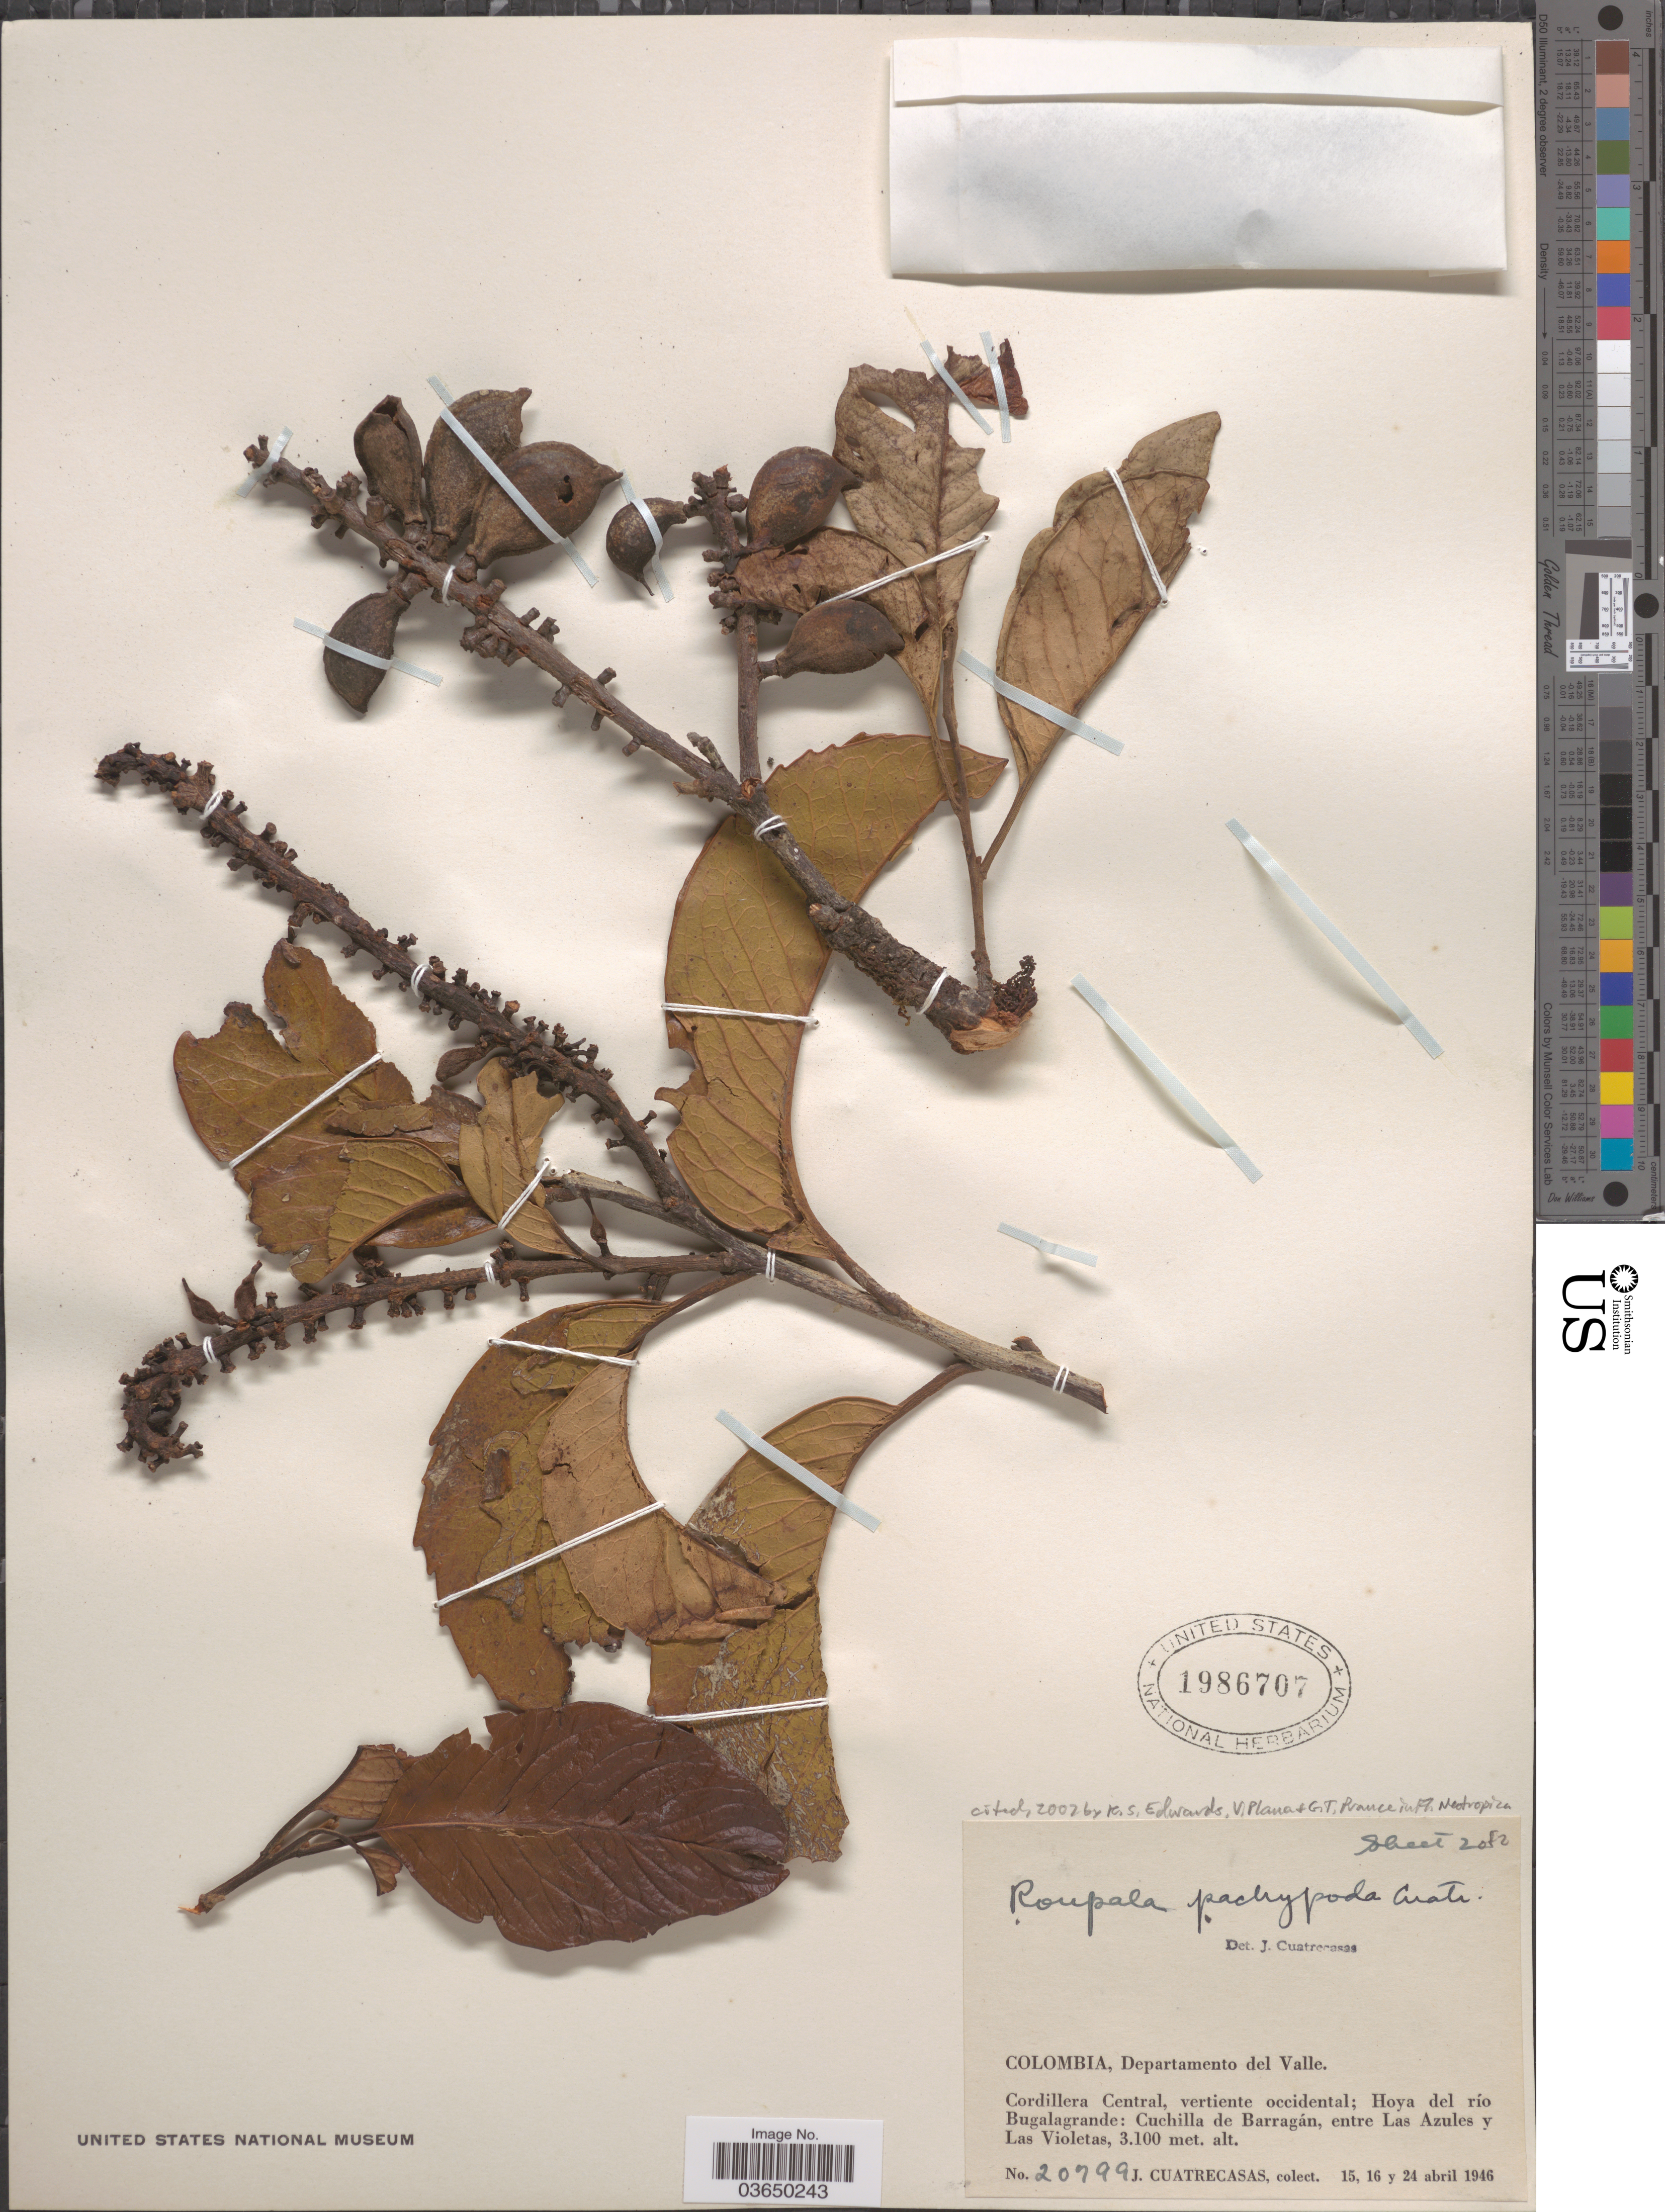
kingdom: Plantae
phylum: Tracheophyta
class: Magnoliopsida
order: Proteales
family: Proteaceae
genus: Roupala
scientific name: Roupala pachypoda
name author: Cuatrec.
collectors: J. Cuatrecasas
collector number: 20799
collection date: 1946-04-15/1946-04-24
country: Colombia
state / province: Valle del Cauca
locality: Departamento del Valle. Cordillera Central, vertiente occidental; Hoya del río Bugalagrande: Cuchilla de Barragán, entre Las Azules y Las Violetas.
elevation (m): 3100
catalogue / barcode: US 1986707